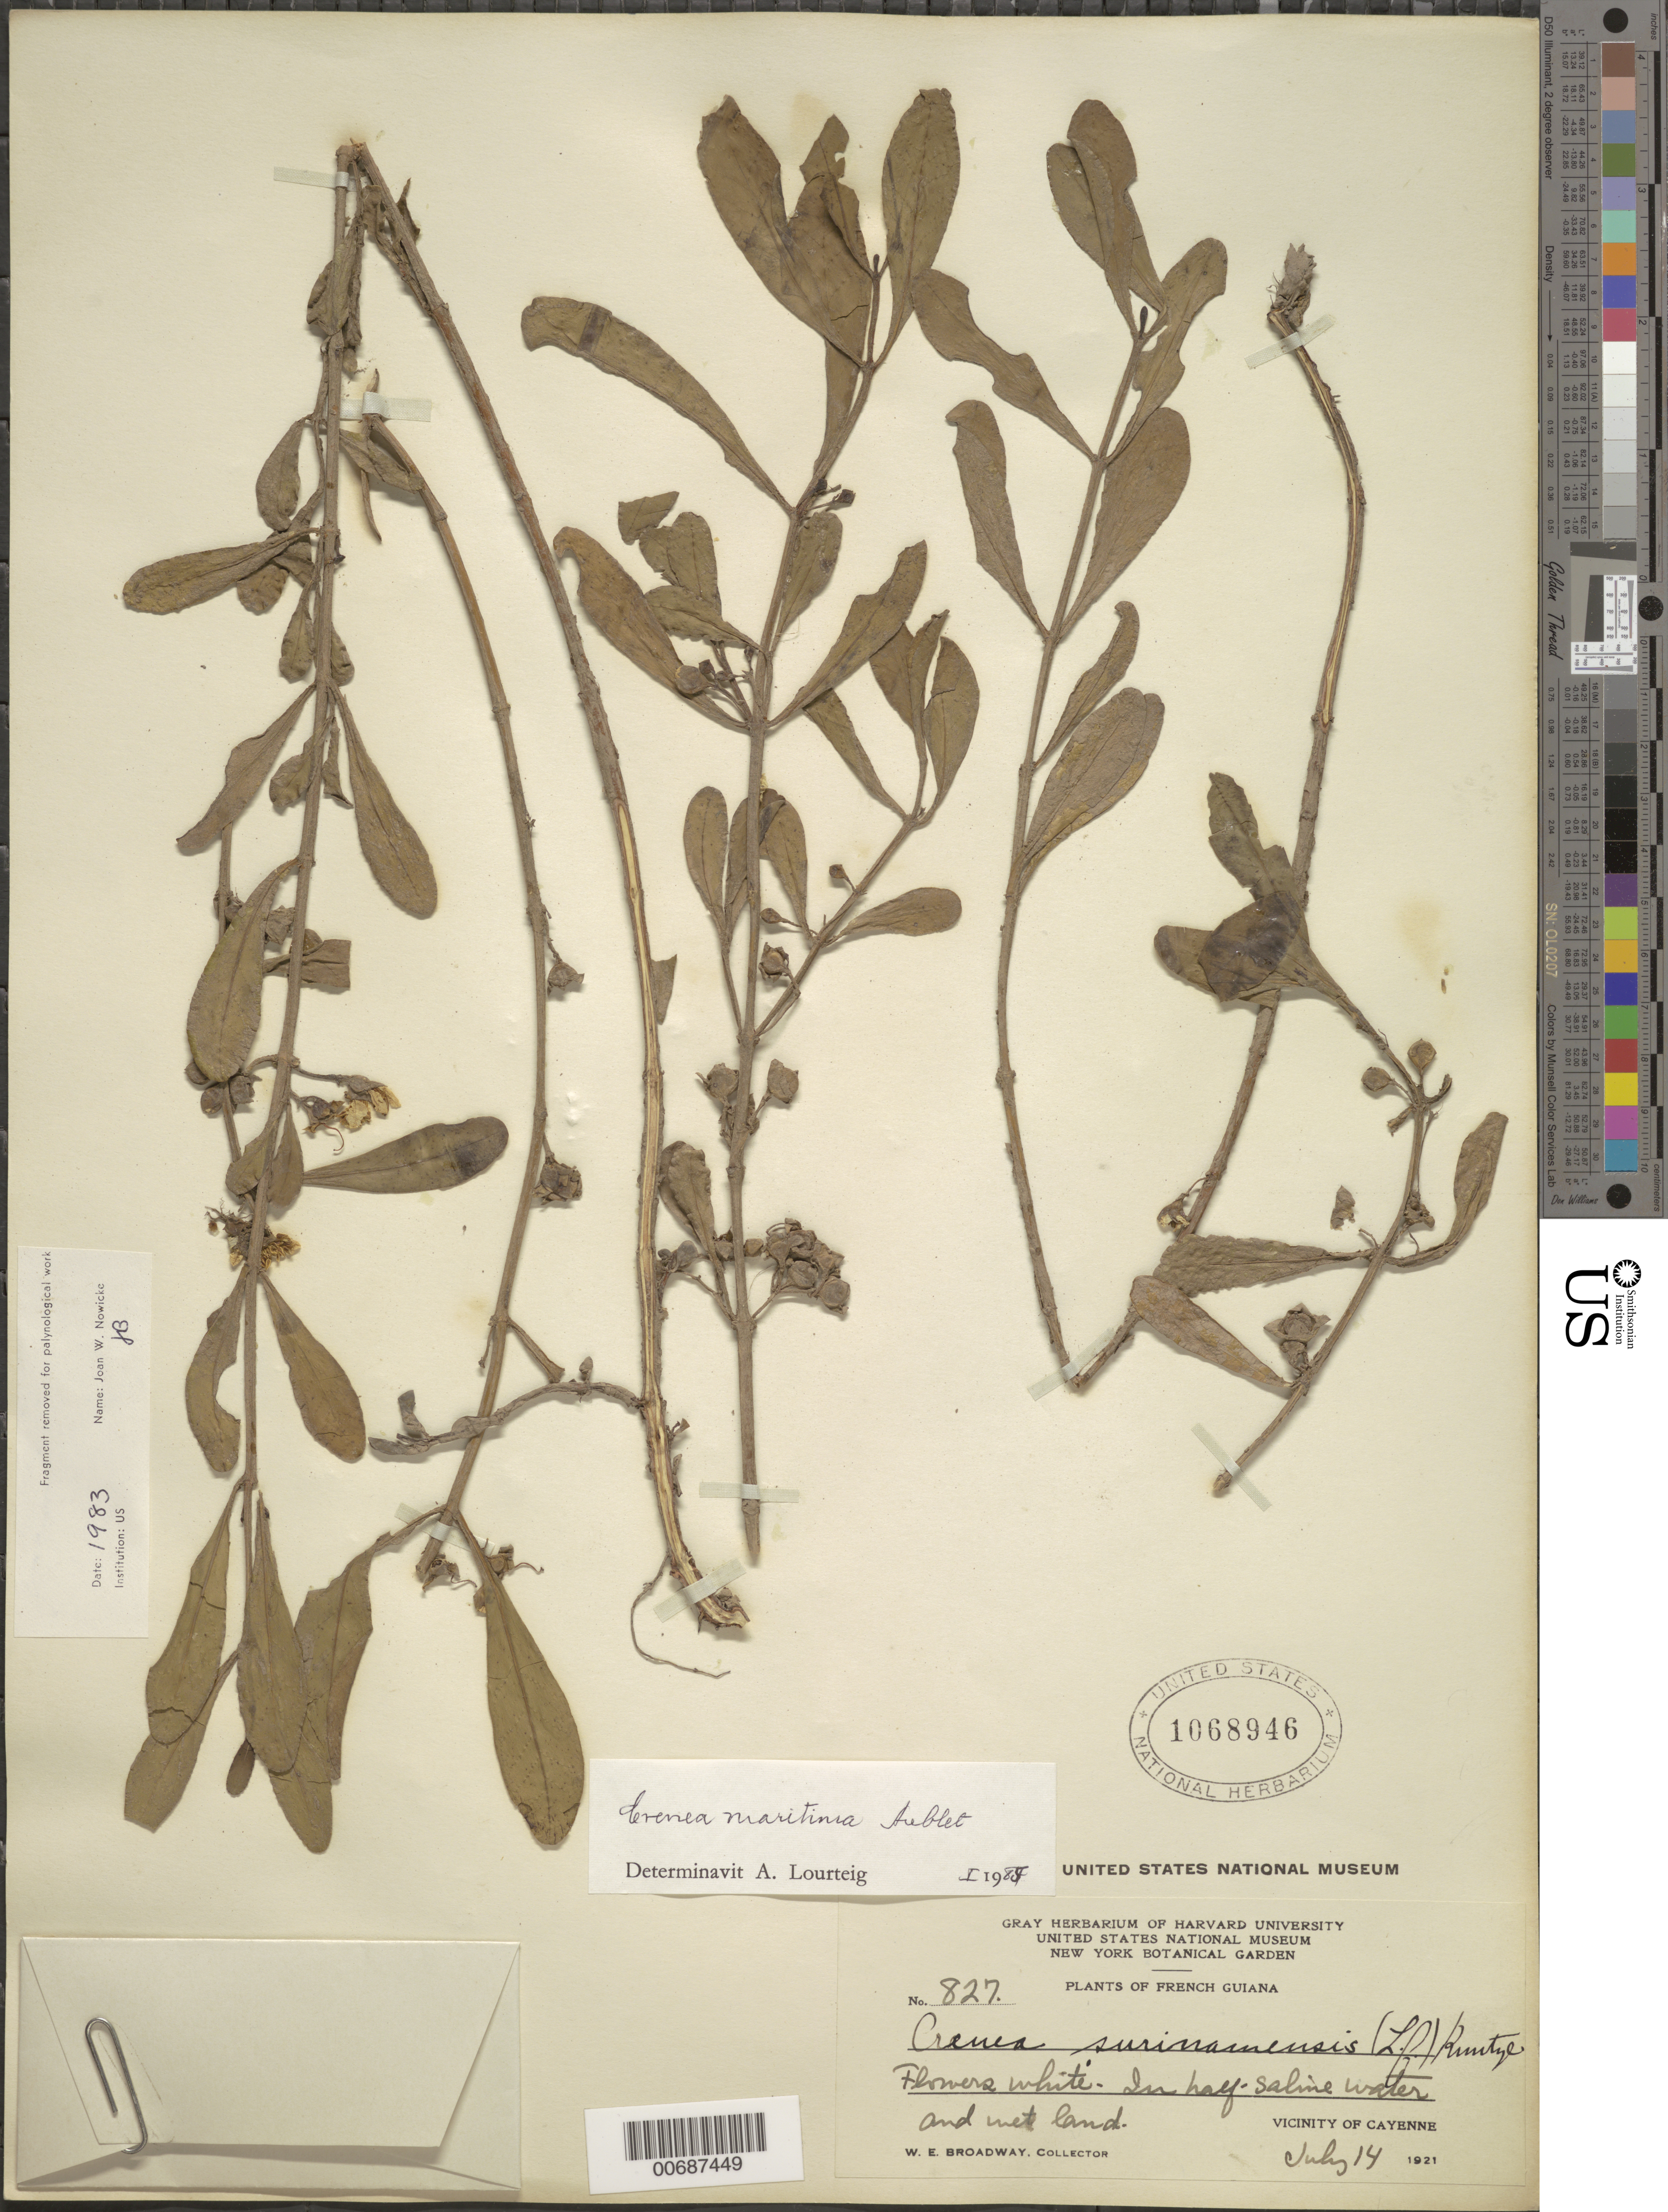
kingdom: Plantae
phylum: Tracheophyta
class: Magnoliopsida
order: Myrtales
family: Lythraceae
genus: Ammannia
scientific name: Ammannia maritima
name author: (Aubl.) S.A. Graham et al.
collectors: W. E. Broadway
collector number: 827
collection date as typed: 14-Jul-21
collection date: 1921-07-14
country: French Guiana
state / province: Cayenne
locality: Cayenne, vic.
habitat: In half-saline water and wet land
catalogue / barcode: US 1068946